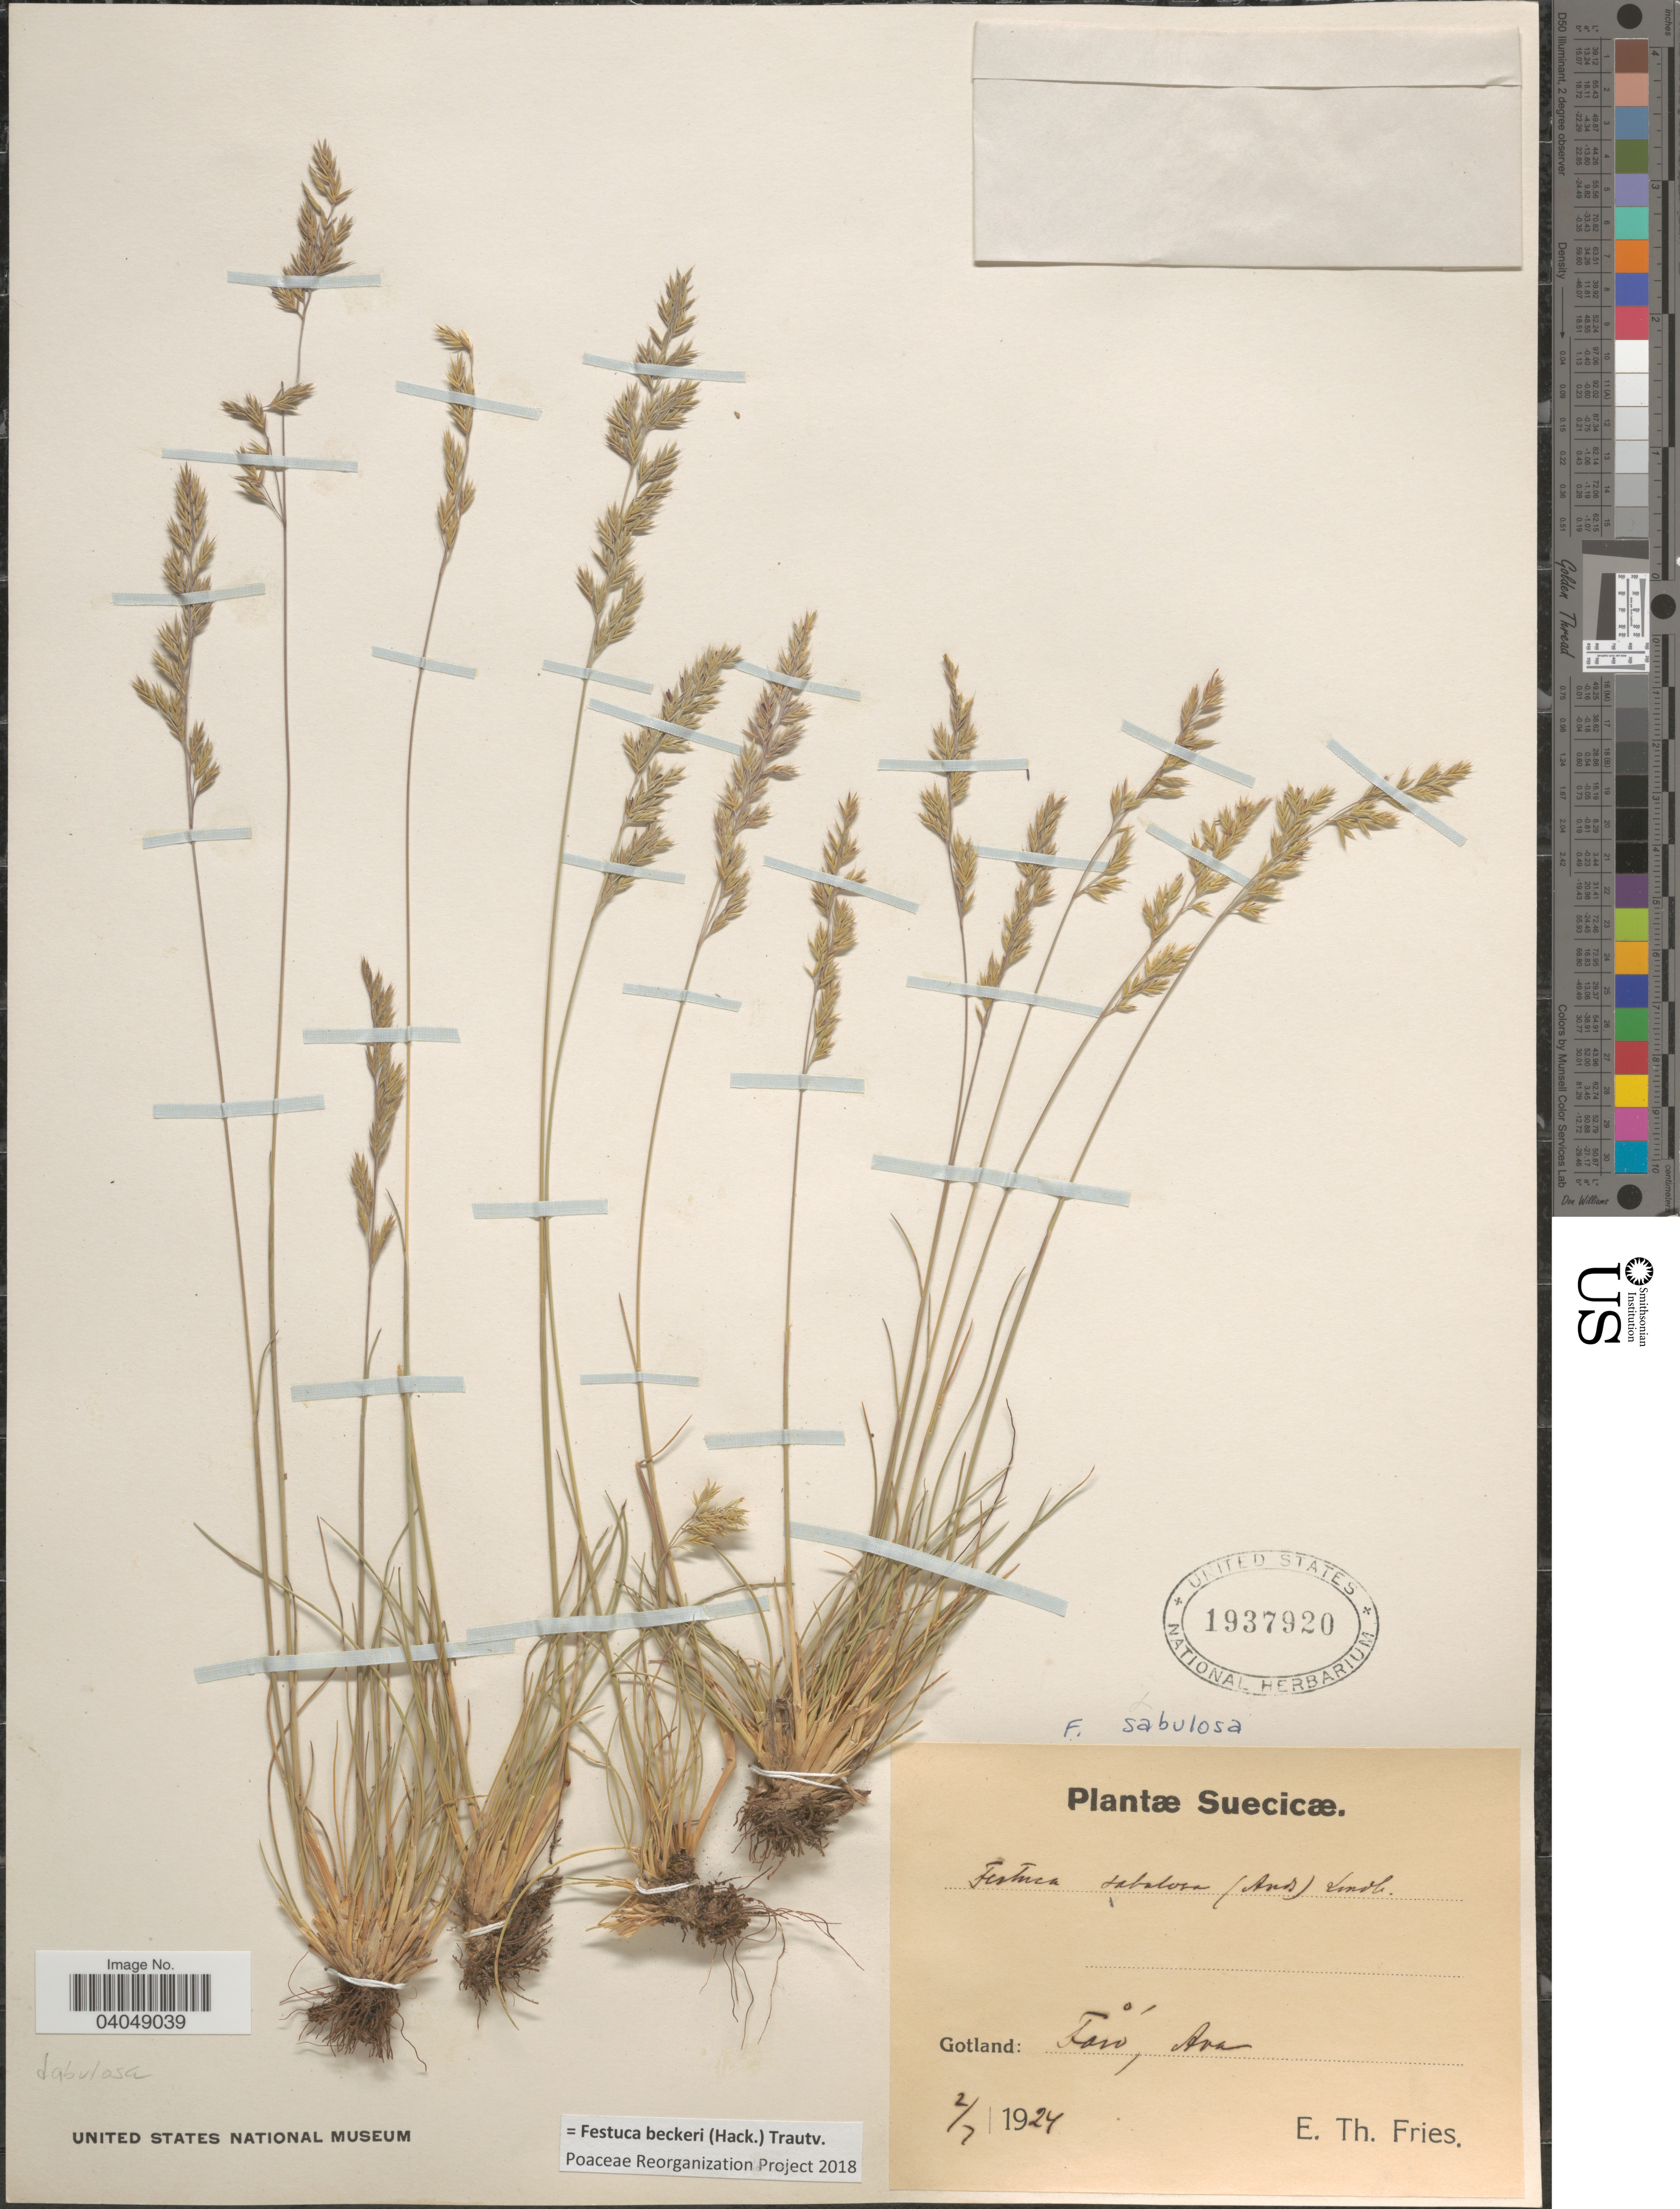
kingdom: Plantae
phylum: Tracheophyta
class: Liliopsida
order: Poales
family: Poaceae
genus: Festuca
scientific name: Festuca beckeri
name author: (Hack.) Trautv.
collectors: E. Fries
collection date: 1924-07-02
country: Sweden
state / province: Gotland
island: Gotland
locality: Suecicæ. Gotland: Faro, Ava.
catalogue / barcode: US 1937920